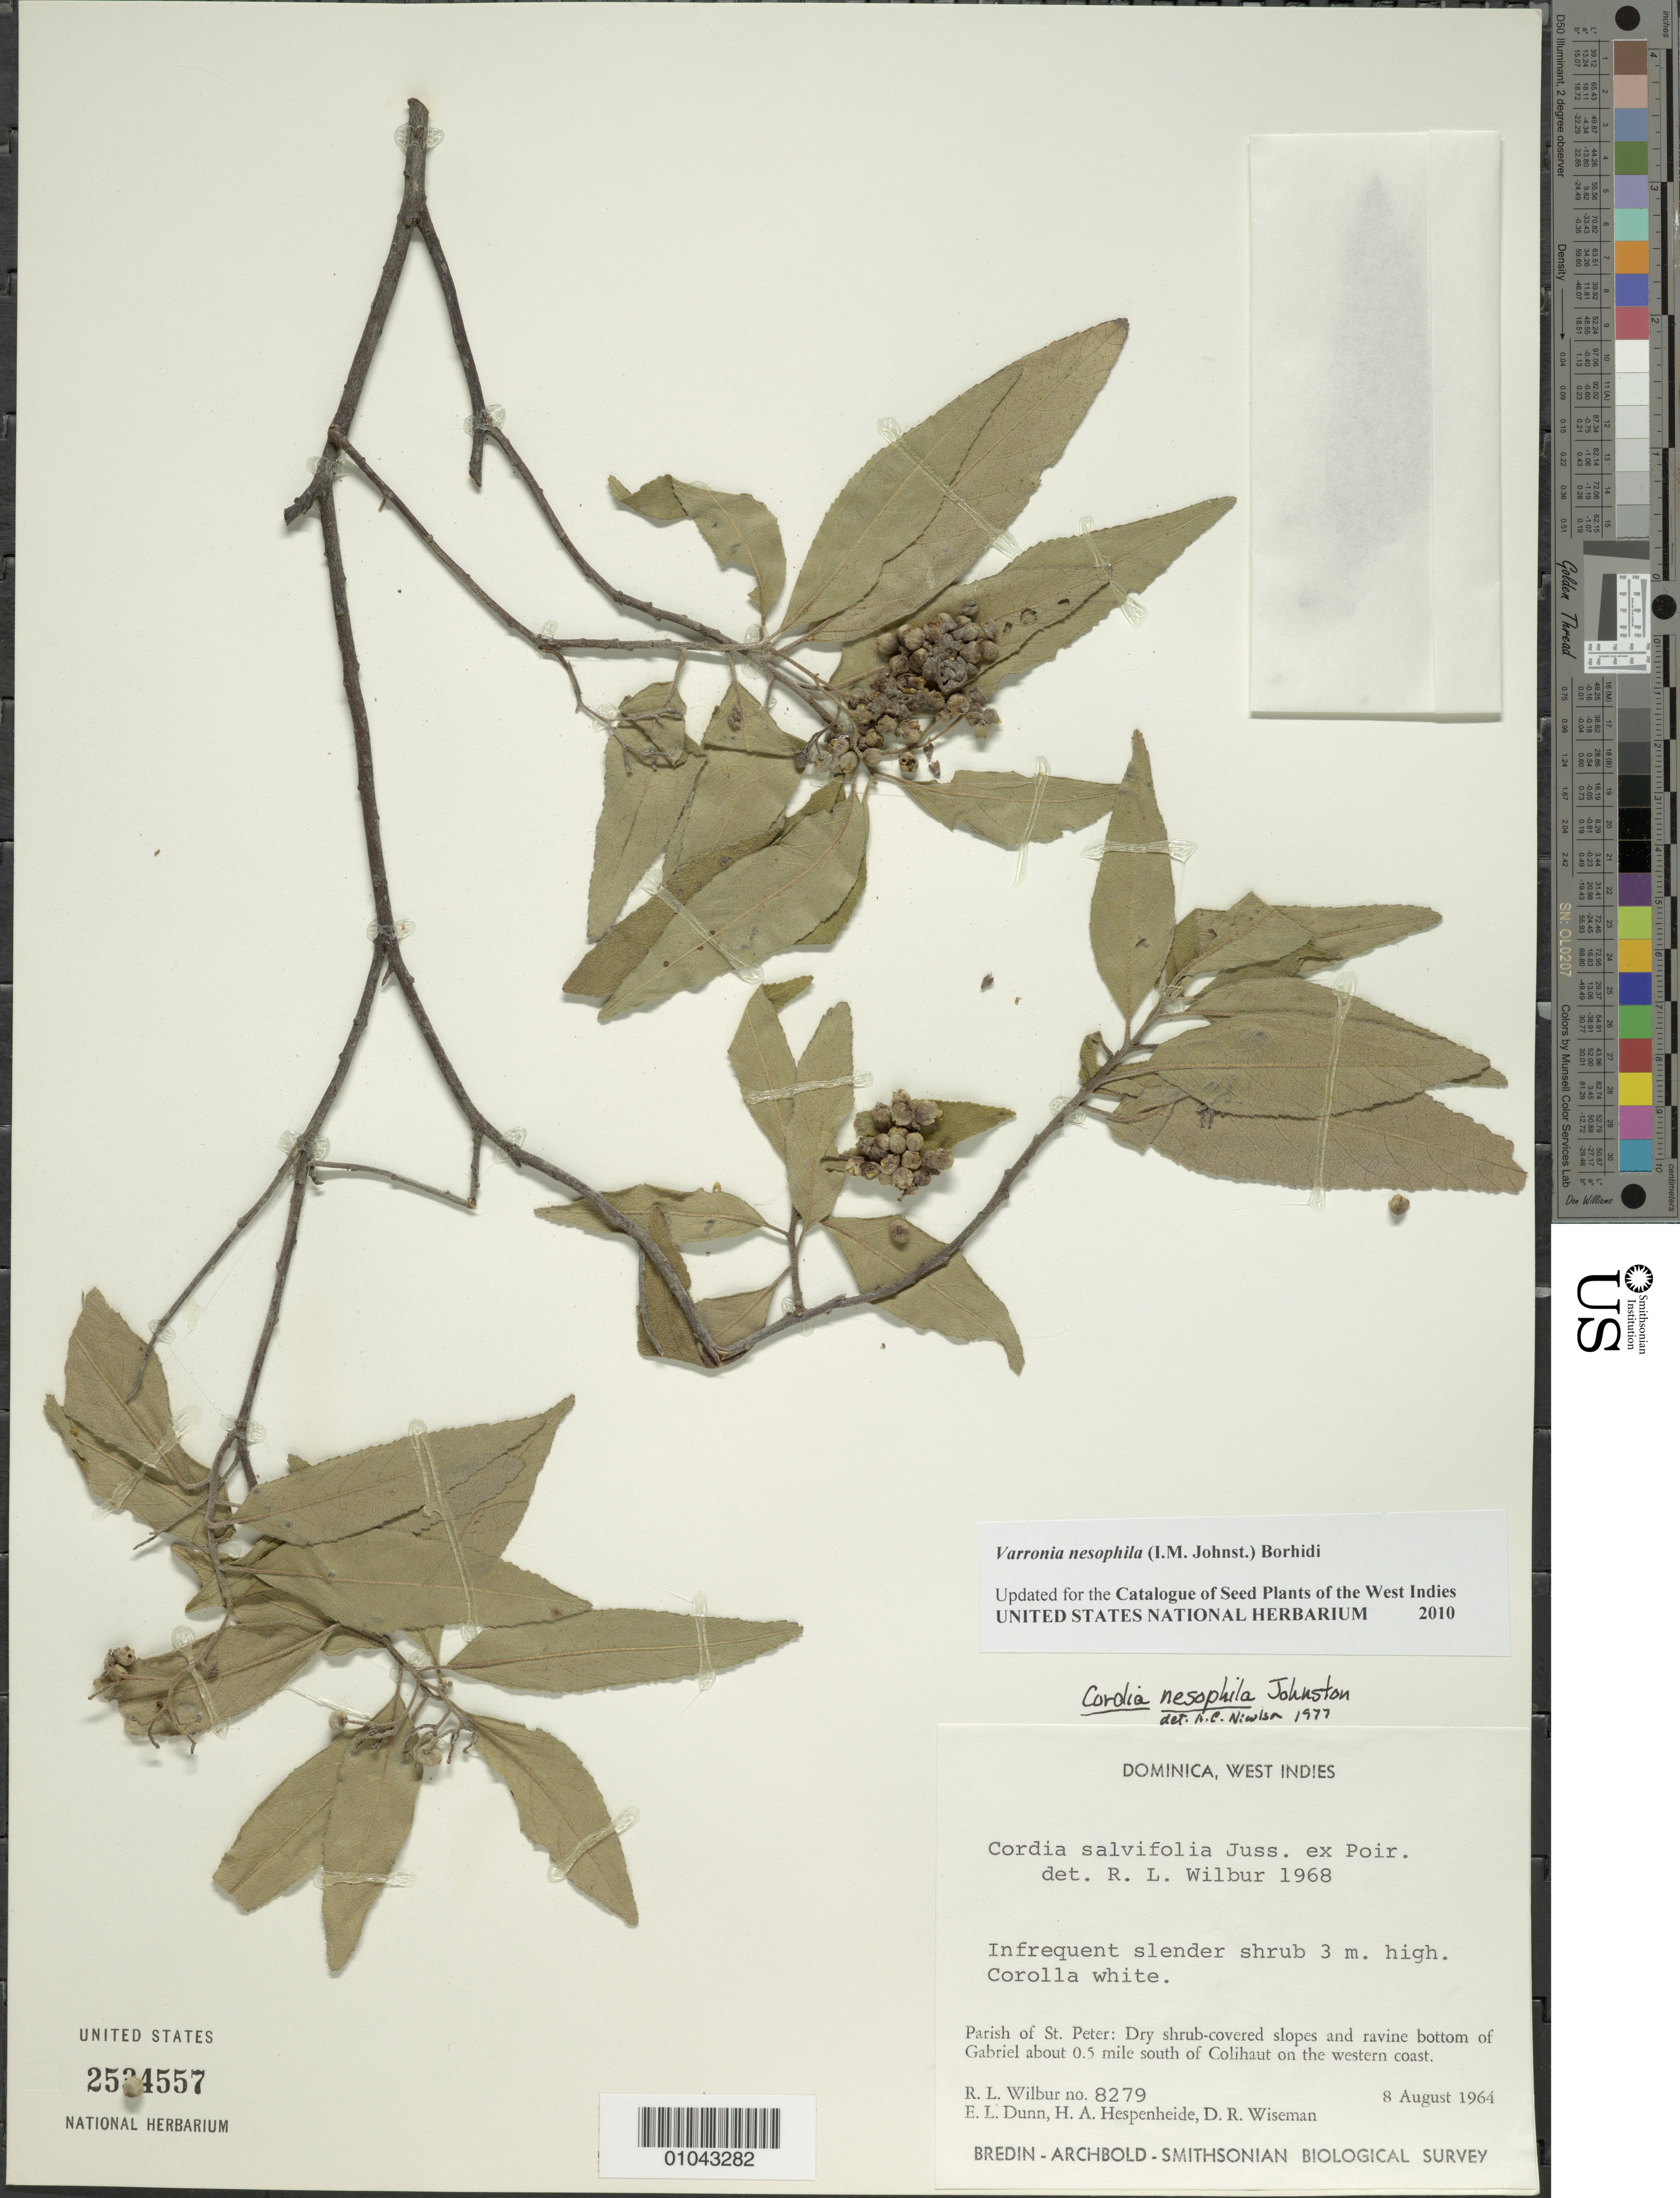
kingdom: Plantae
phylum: Tracheophyta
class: Magnoliopsida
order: Boraginales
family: Cordiaceae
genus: Varronia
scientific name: Varronia nesophila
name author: (I.M. Johnst.) Borhidi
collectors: R. L. Wilbur, E. Dunn, H. A. Hespenheide & D. R. Wiseman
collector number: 8279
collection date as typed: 08 Aug 1964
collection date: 1964-08-08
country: Dominica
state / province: St. Peter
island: Dominica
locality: Gabriel, about 0.5 miles south of Colihaut on western coast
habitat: Dry shrub-covered slopes and ravine bottom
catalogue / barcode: US 2534557